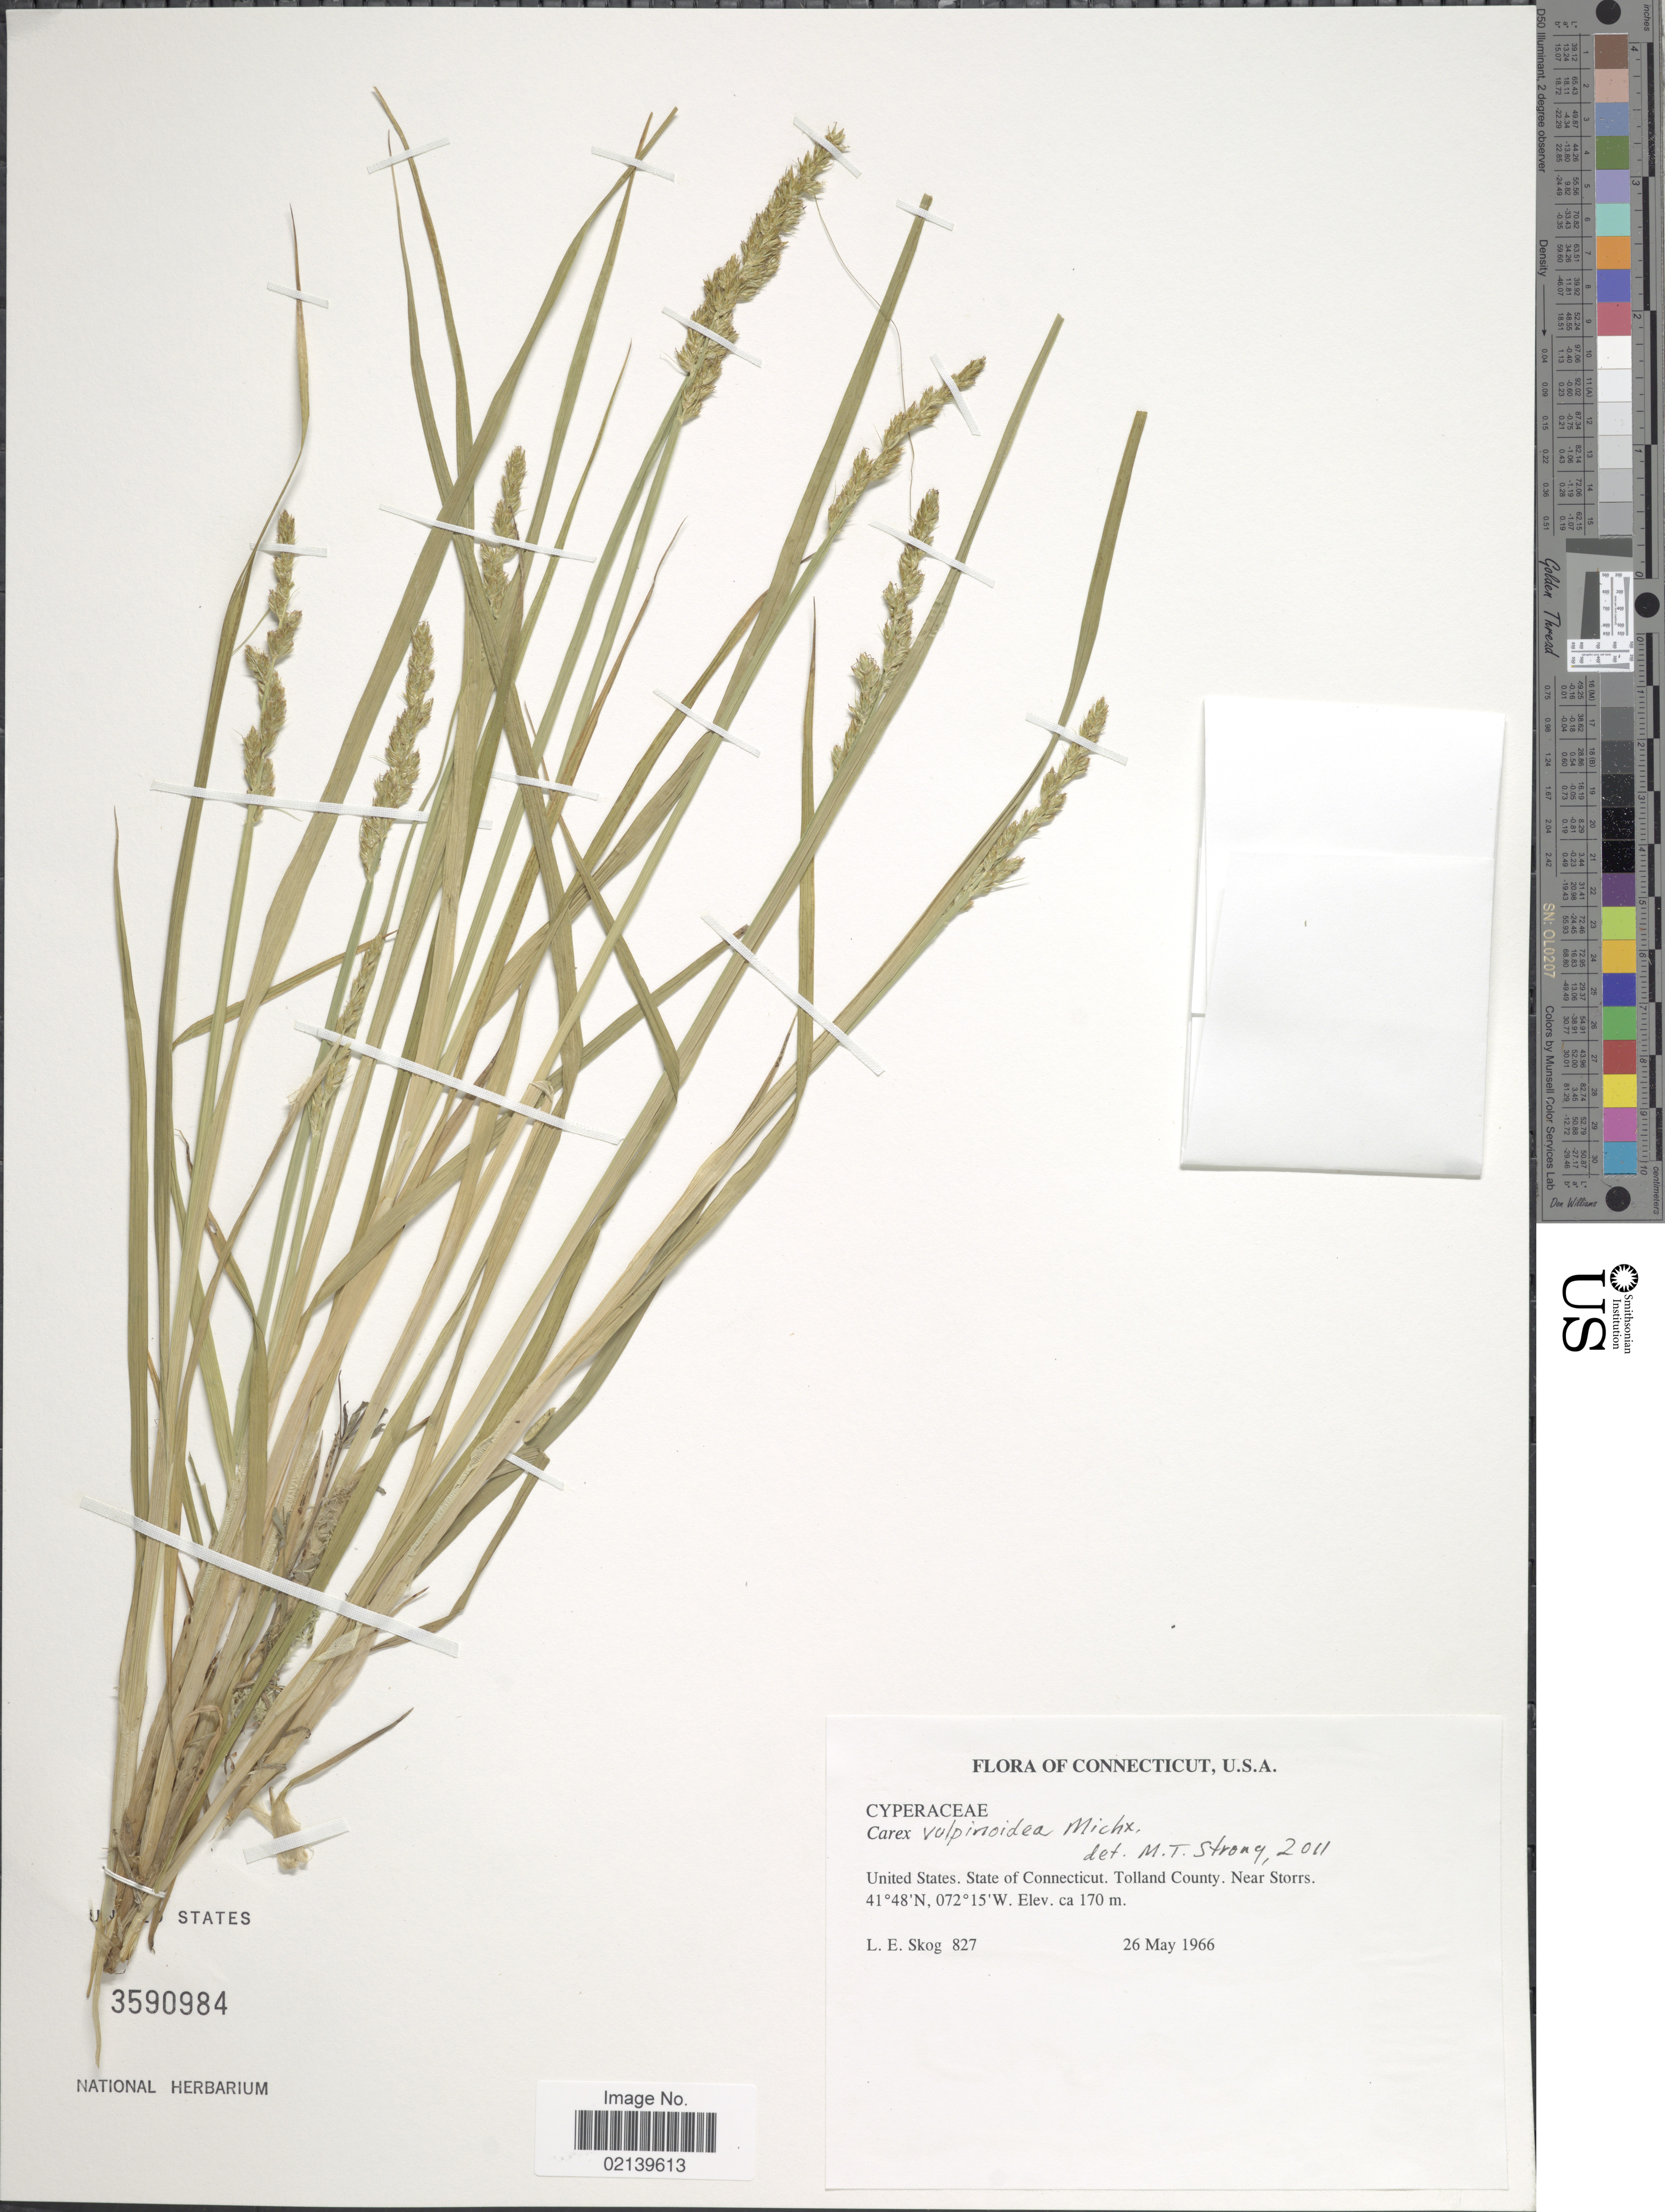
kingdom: Plantae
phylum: Tracheophyta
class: Liliopsida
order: Poales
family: Cyperaceae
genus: Carex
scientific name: Carex vulpinoidea Michx.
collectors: L. E. Skog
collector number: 827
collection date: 1966-05-26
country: United States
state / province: Connecticut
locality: Tolland County, Near Storrs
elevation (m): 170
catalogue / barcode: US 3590984